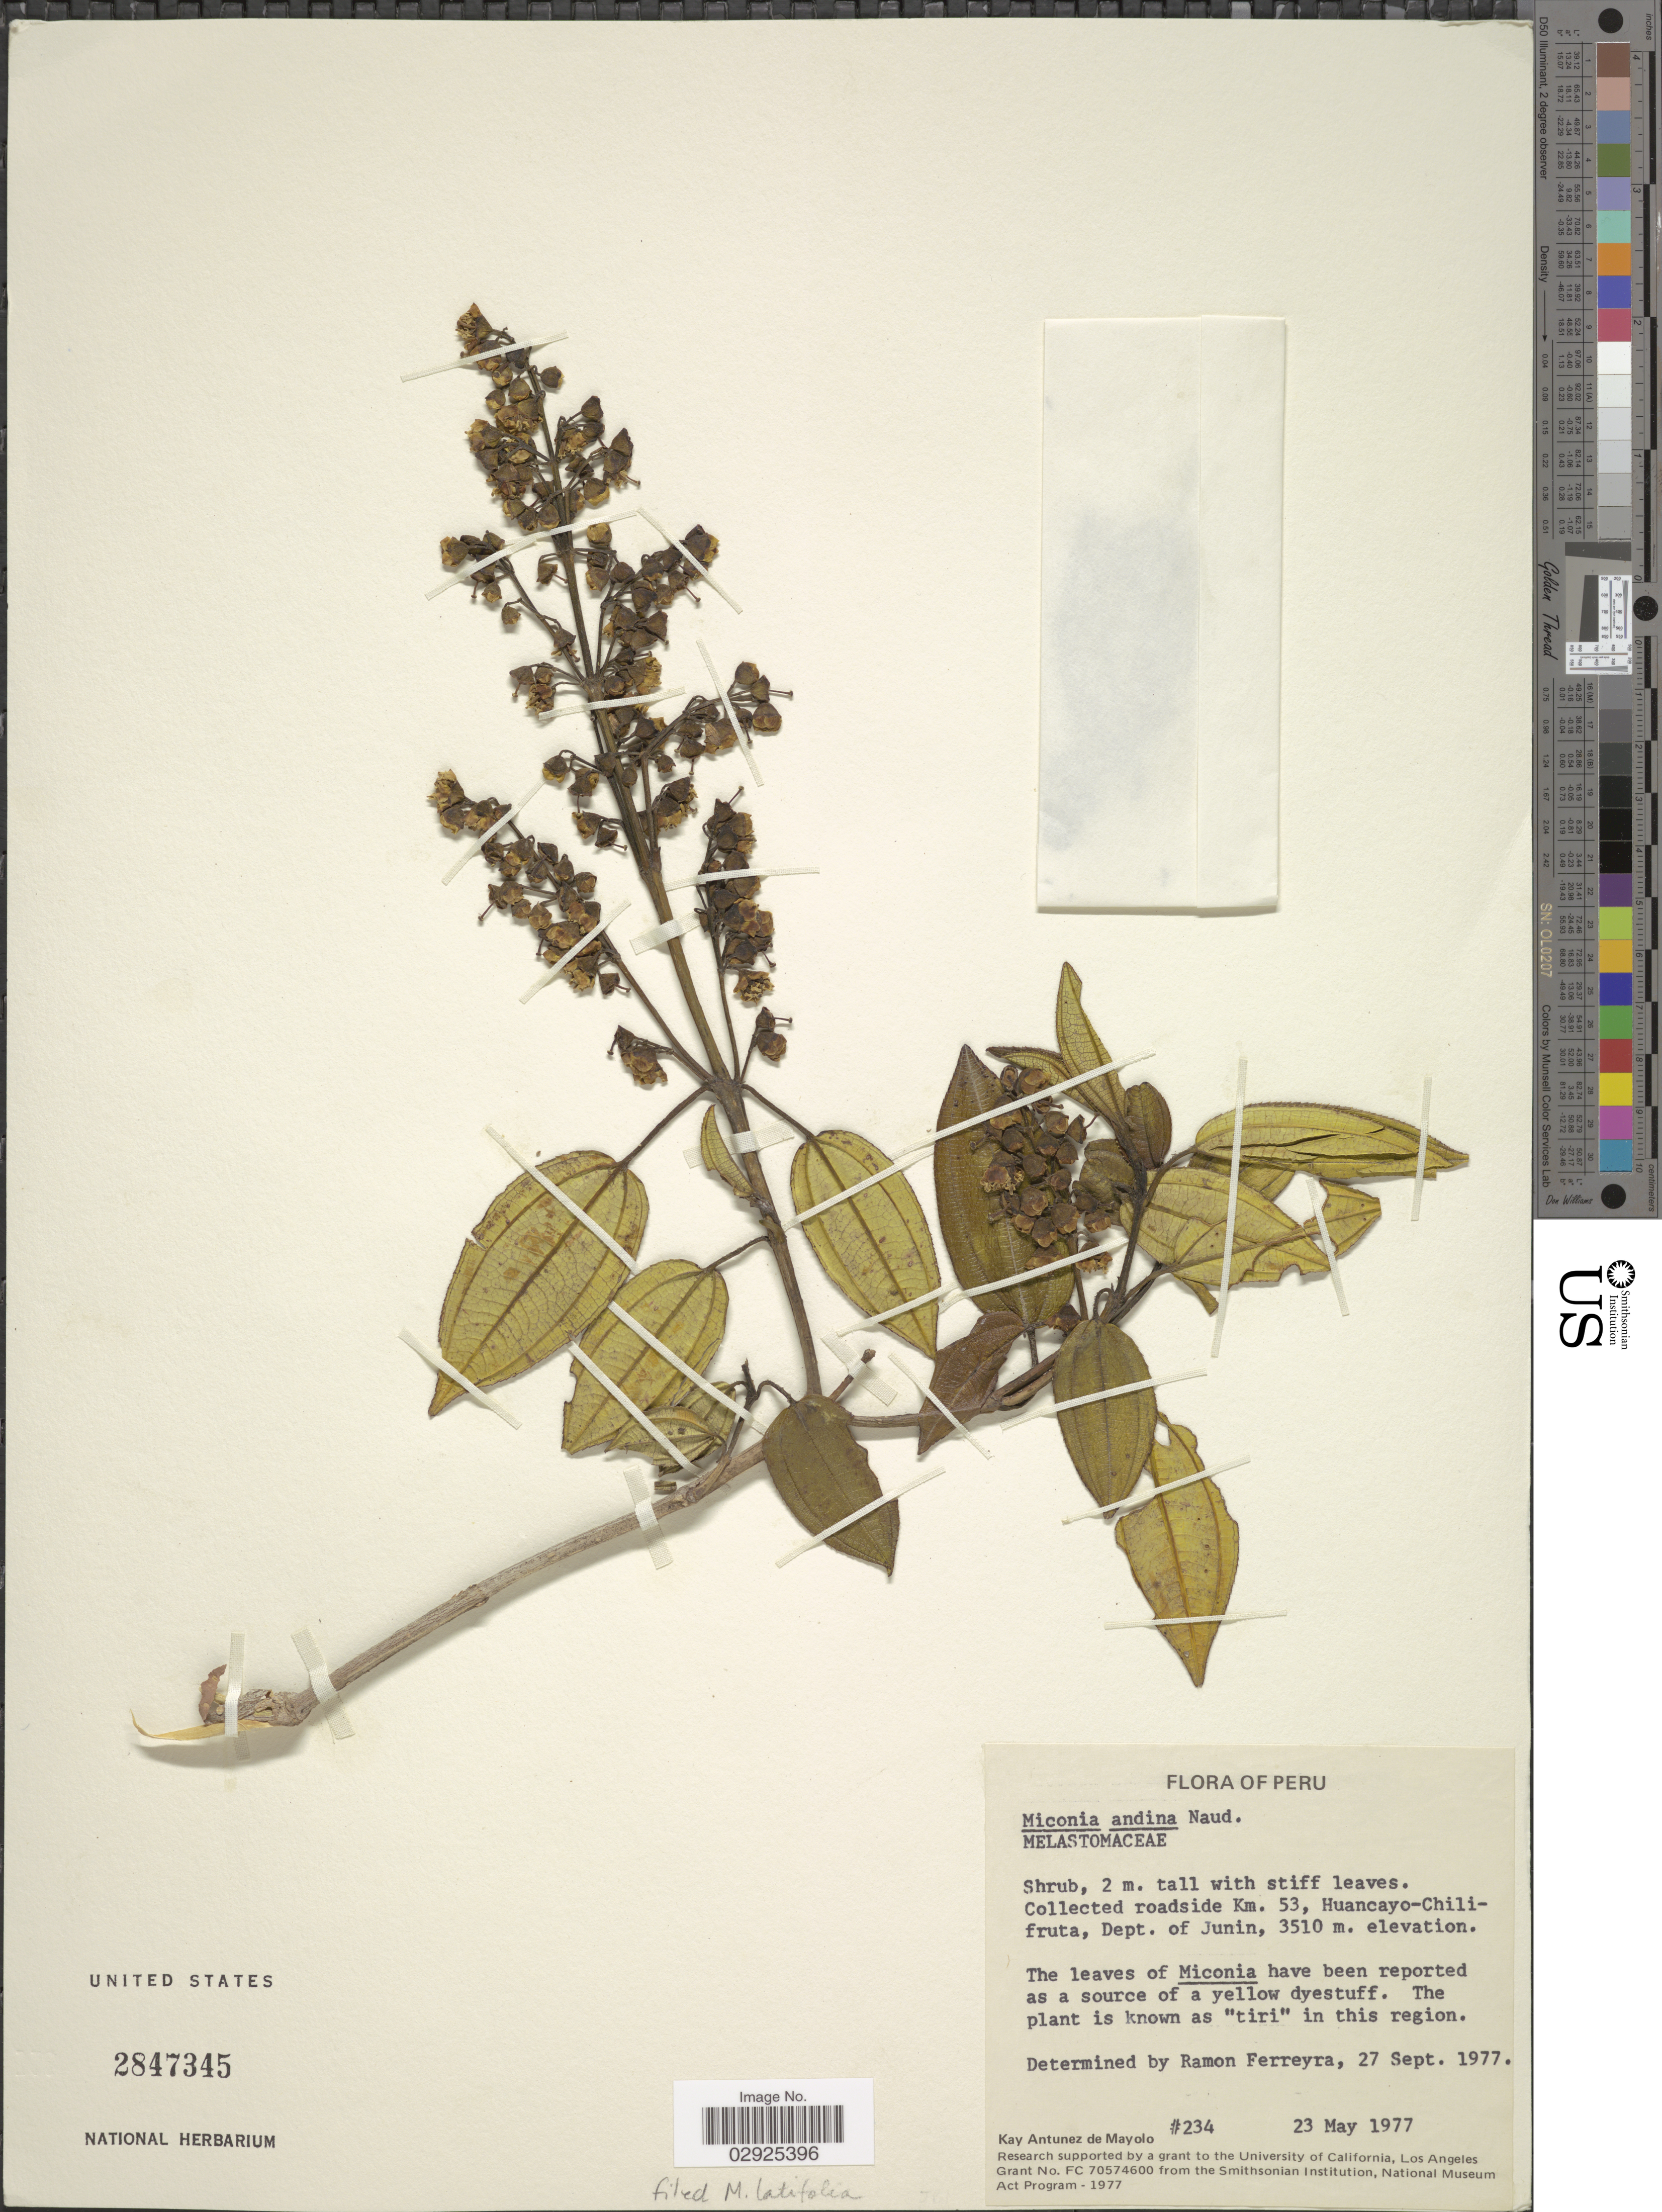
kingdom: Plantae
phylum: Tracheophyta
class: Magnoliopsida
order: Myrtales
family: Melastomataceae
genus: Miconia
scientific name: Miconia latifolia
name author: (D. Don) Naudin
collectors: K. Antunez de Mayolo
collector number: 234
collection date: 1977-05-23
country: Peru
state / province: Junín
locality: Roadside Km. 53, Huancayo-Chilifruta, Dept. of Junin.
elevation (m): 3510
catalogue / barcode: US 2847345